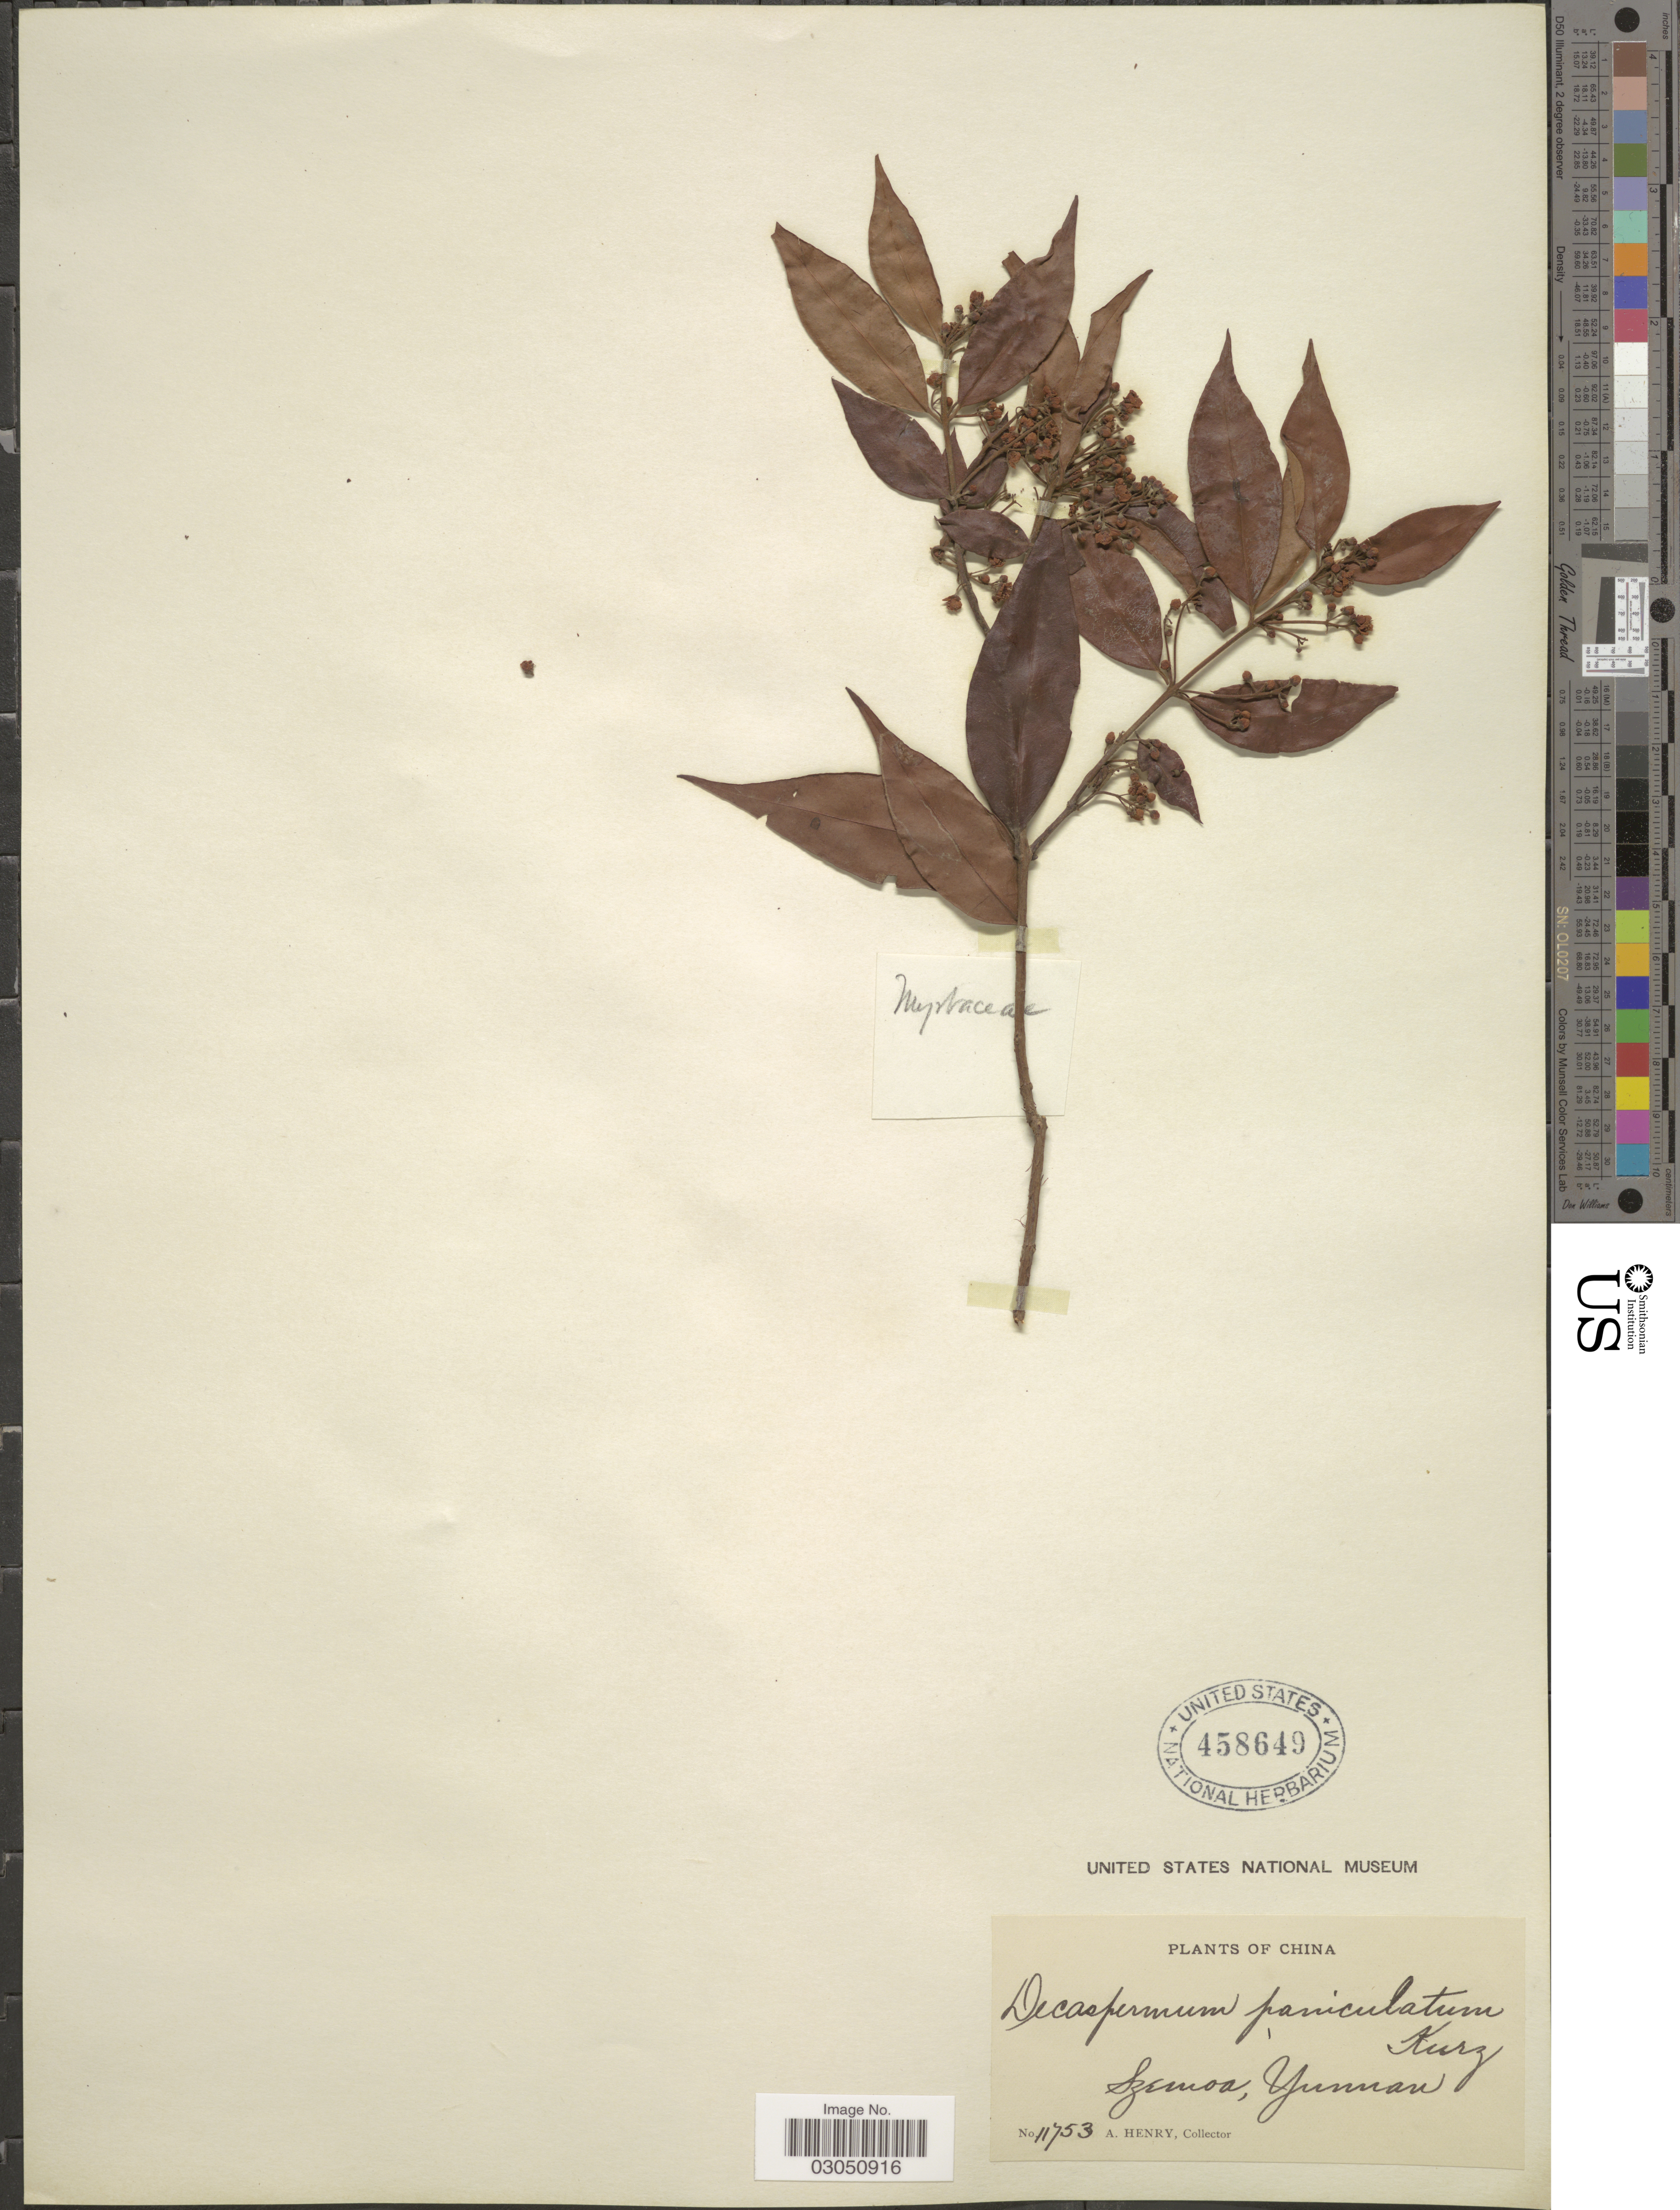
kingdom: Plantae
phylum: Tracheophyta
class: Magnoliopsida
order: Myrtales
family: Myrtaceae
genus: Decaspermum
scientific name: Decaspermum parviflorum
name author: (Lam.) A.J. Scott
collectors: A. Henry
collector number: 11753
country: China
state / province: Yunnan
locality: Szemoa.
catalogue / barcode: US 458649